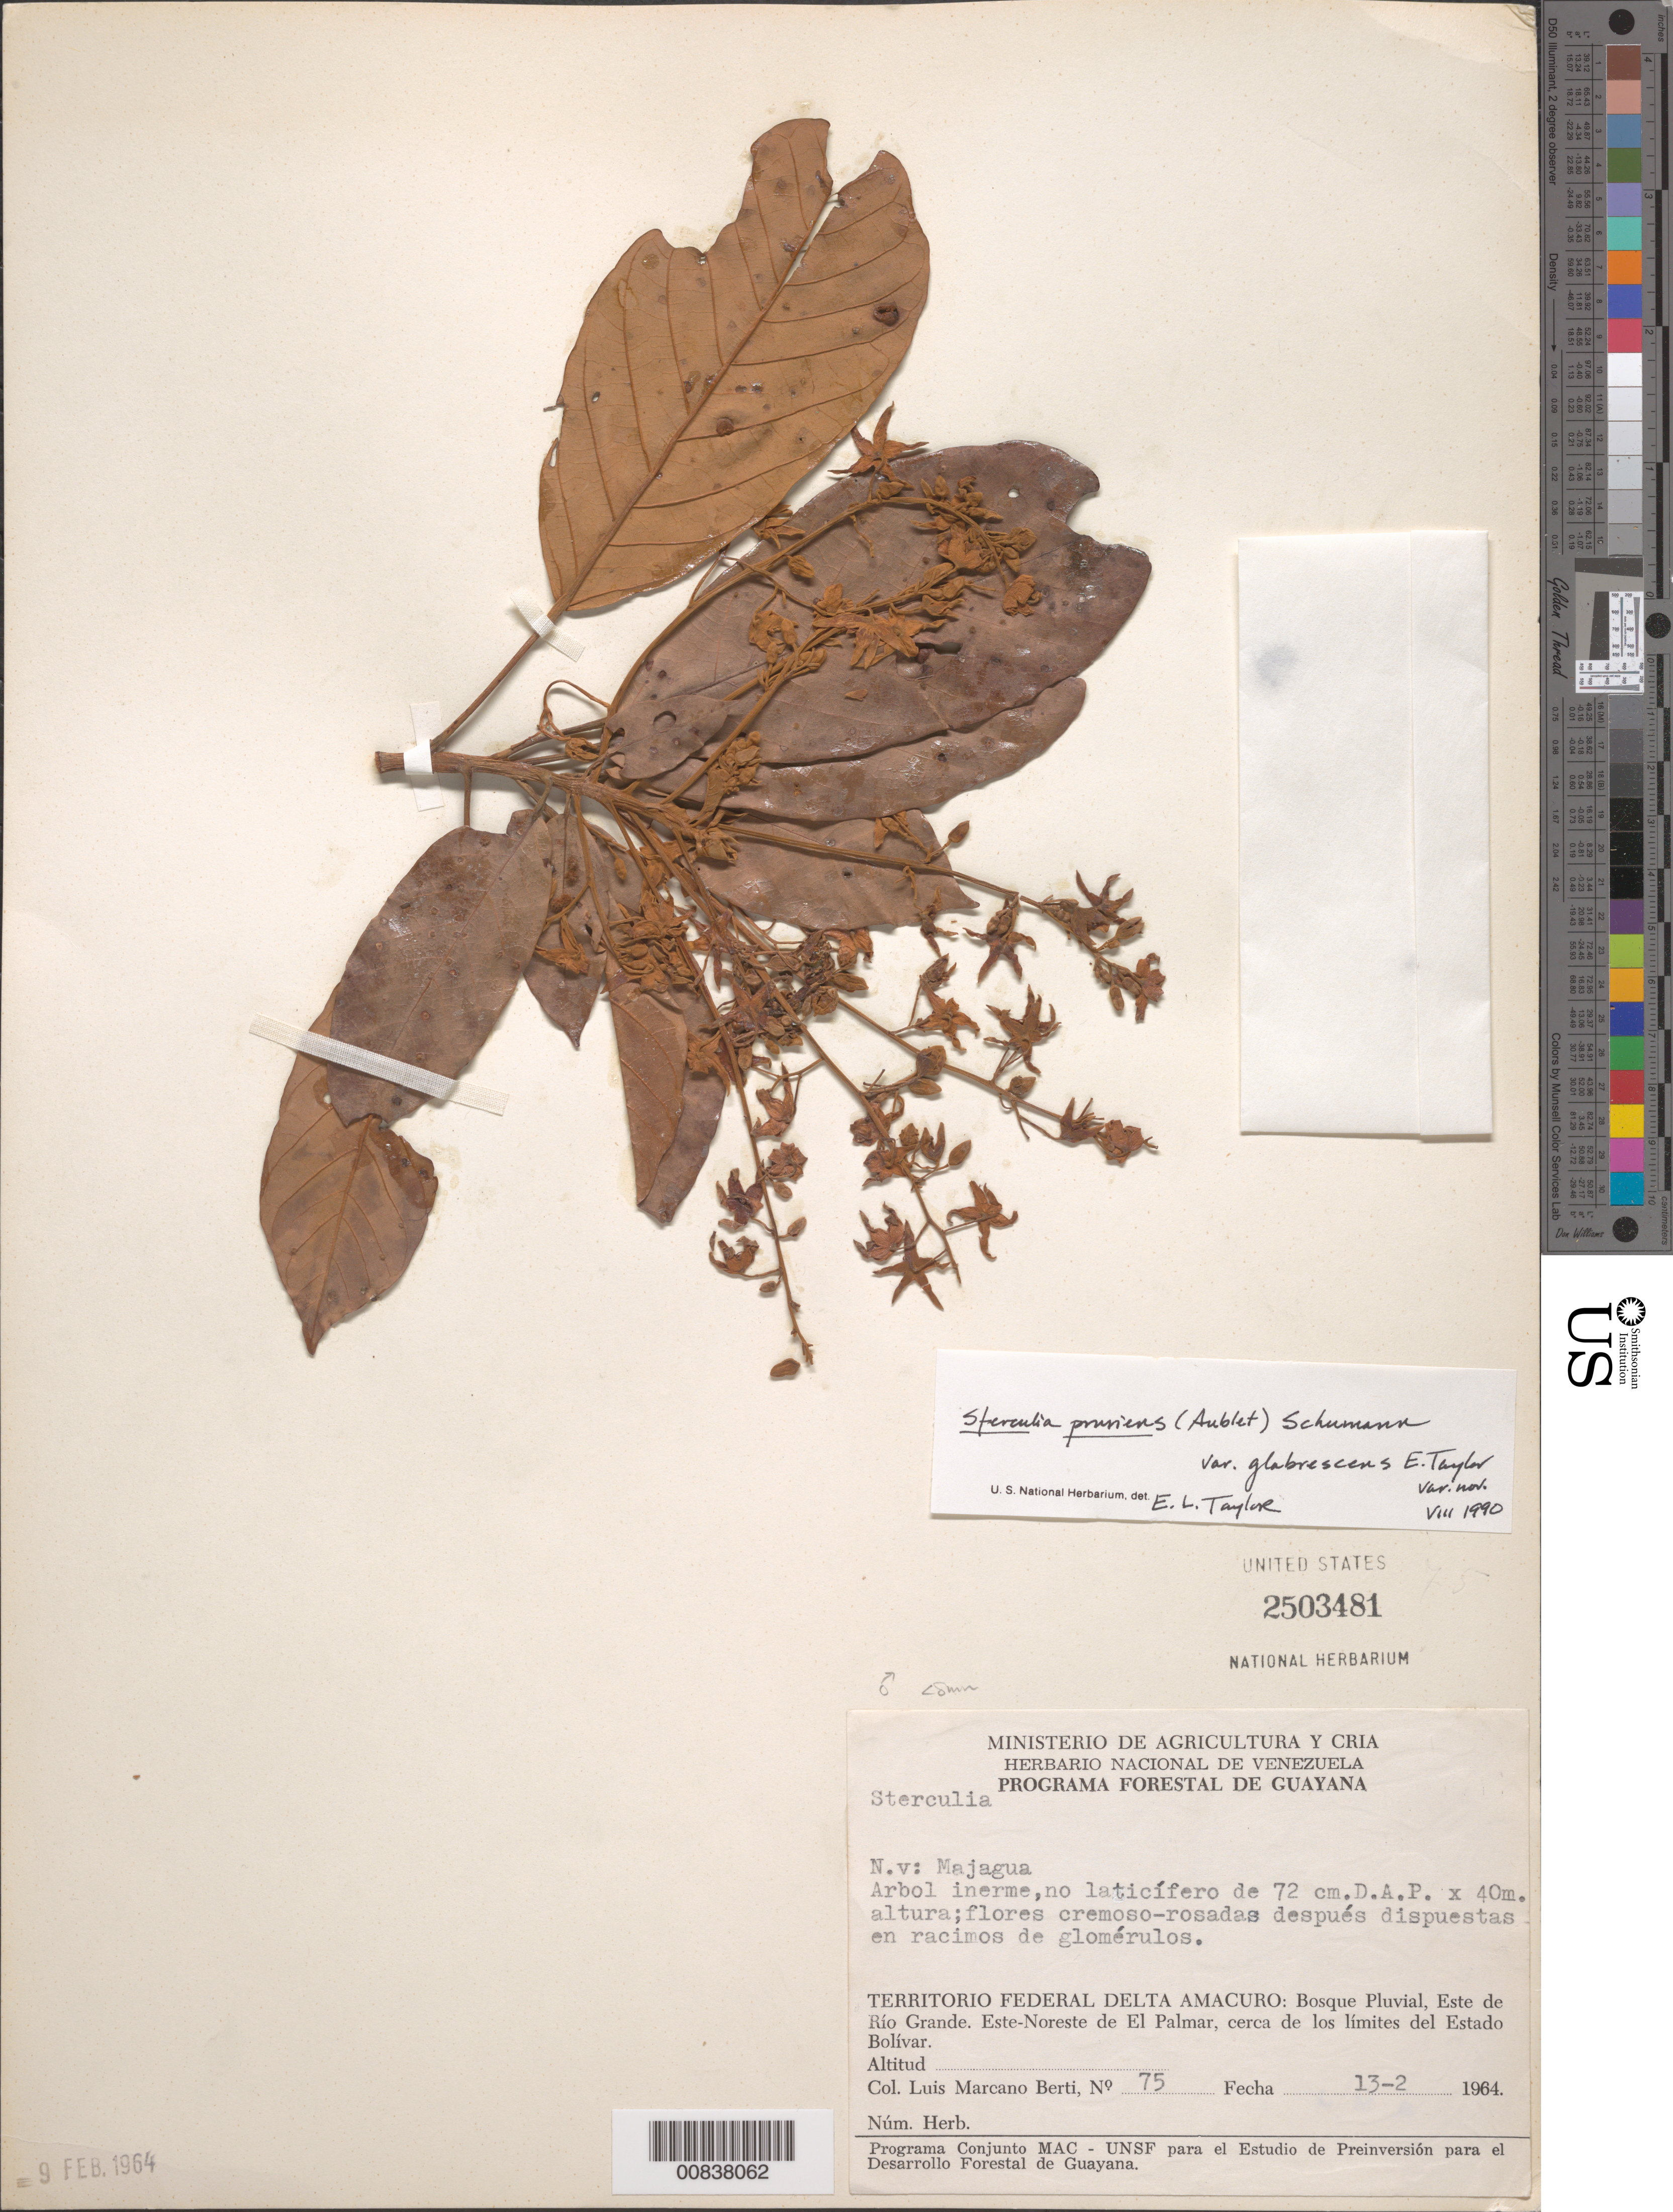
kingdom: Plantae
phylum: Tracheophyta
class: Magnoliopsida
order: Malvales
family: Malvaceae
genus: Sterculia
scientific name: Sterculia pruriens var. glabrescens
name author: E.L. Taylor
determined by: Taylor, E. L.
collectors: L. Marcano-Berti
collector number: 75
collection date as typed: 13-Feb-64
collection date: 1964-02-13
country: Venezuela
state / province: Delta Amacuro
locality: Este de Río Grande, ENE de El Palmar, cerca de los limites del Estado Bolívar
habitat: Bosque pluvial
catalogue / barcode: US 2503481